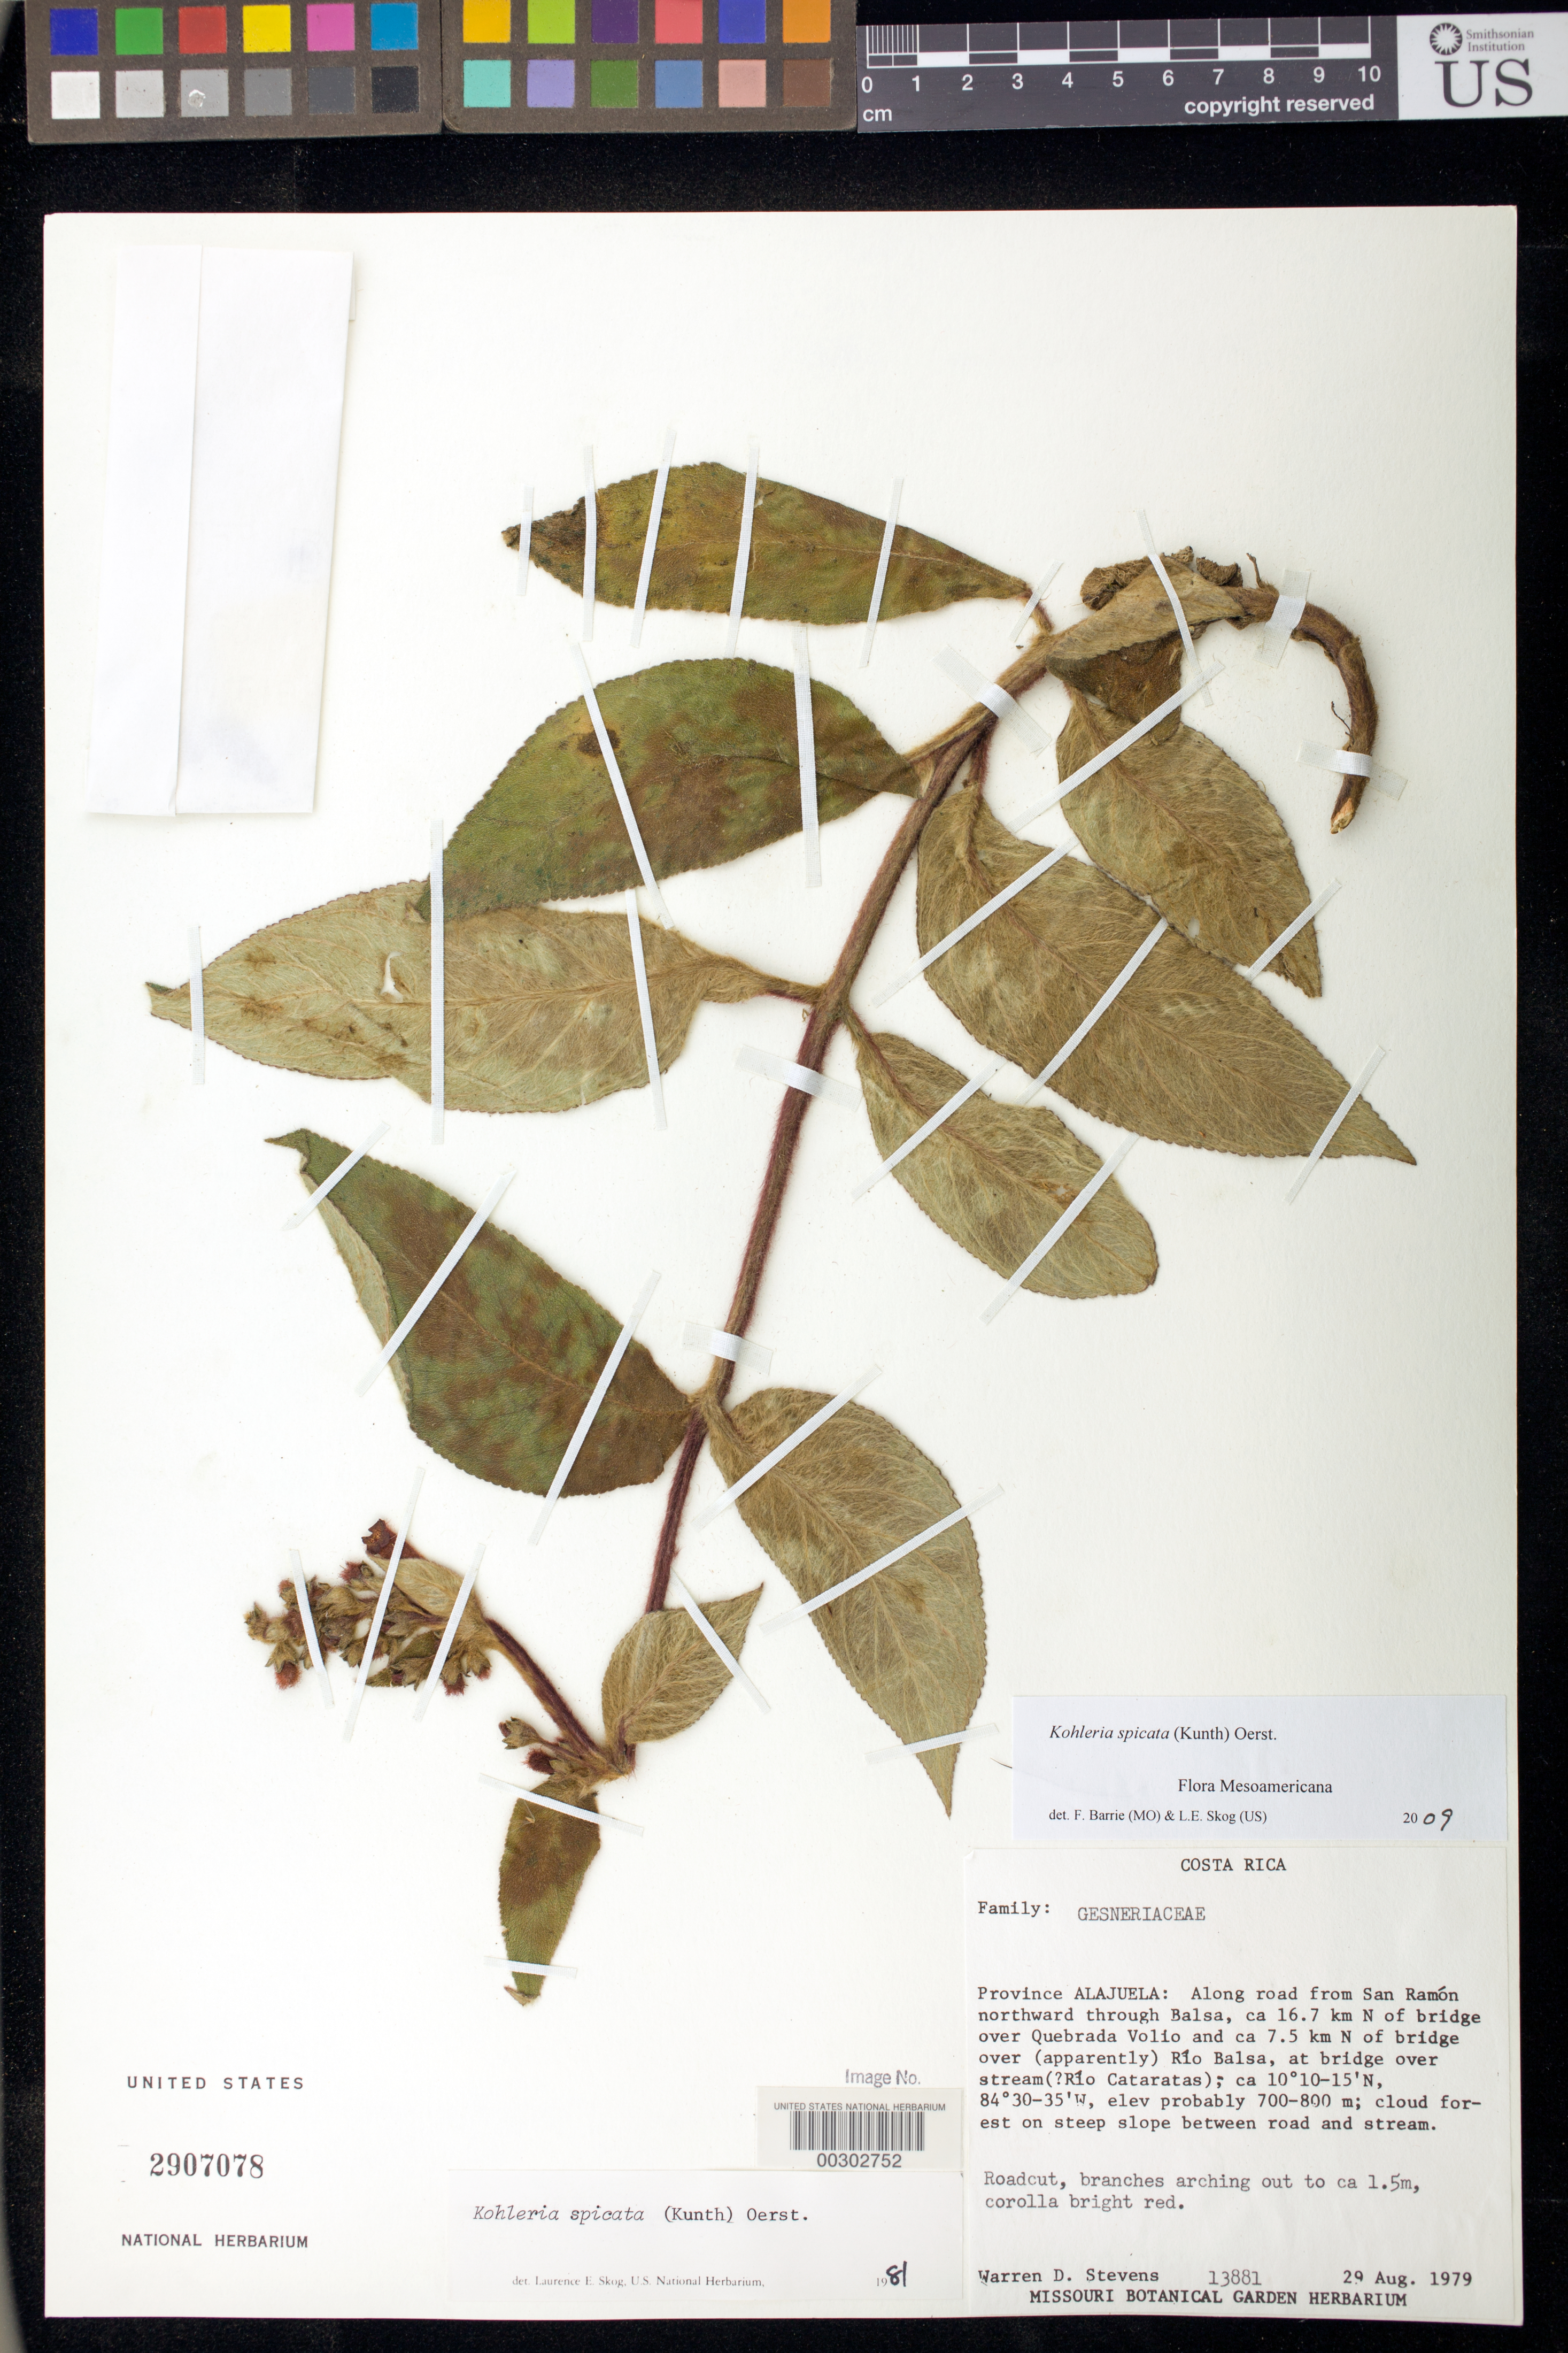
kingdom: Plantae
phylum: Tracheophyta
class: Magnoliopsida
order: Lamiales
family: Gesneriaceae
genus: Kohleria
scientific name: Kohleria spicata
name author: (Kunth) Oerst.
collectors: W. D. Stevens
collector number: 13881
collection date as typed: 29 Aug 1979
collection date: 1979-08-29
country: Costa Rica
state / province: Alajuela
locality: Along road from San Ramon northward through Balsa, ca 16.7 km N of bridge over Quebrada Volio and ...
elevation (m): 700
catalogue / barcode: US 2907078